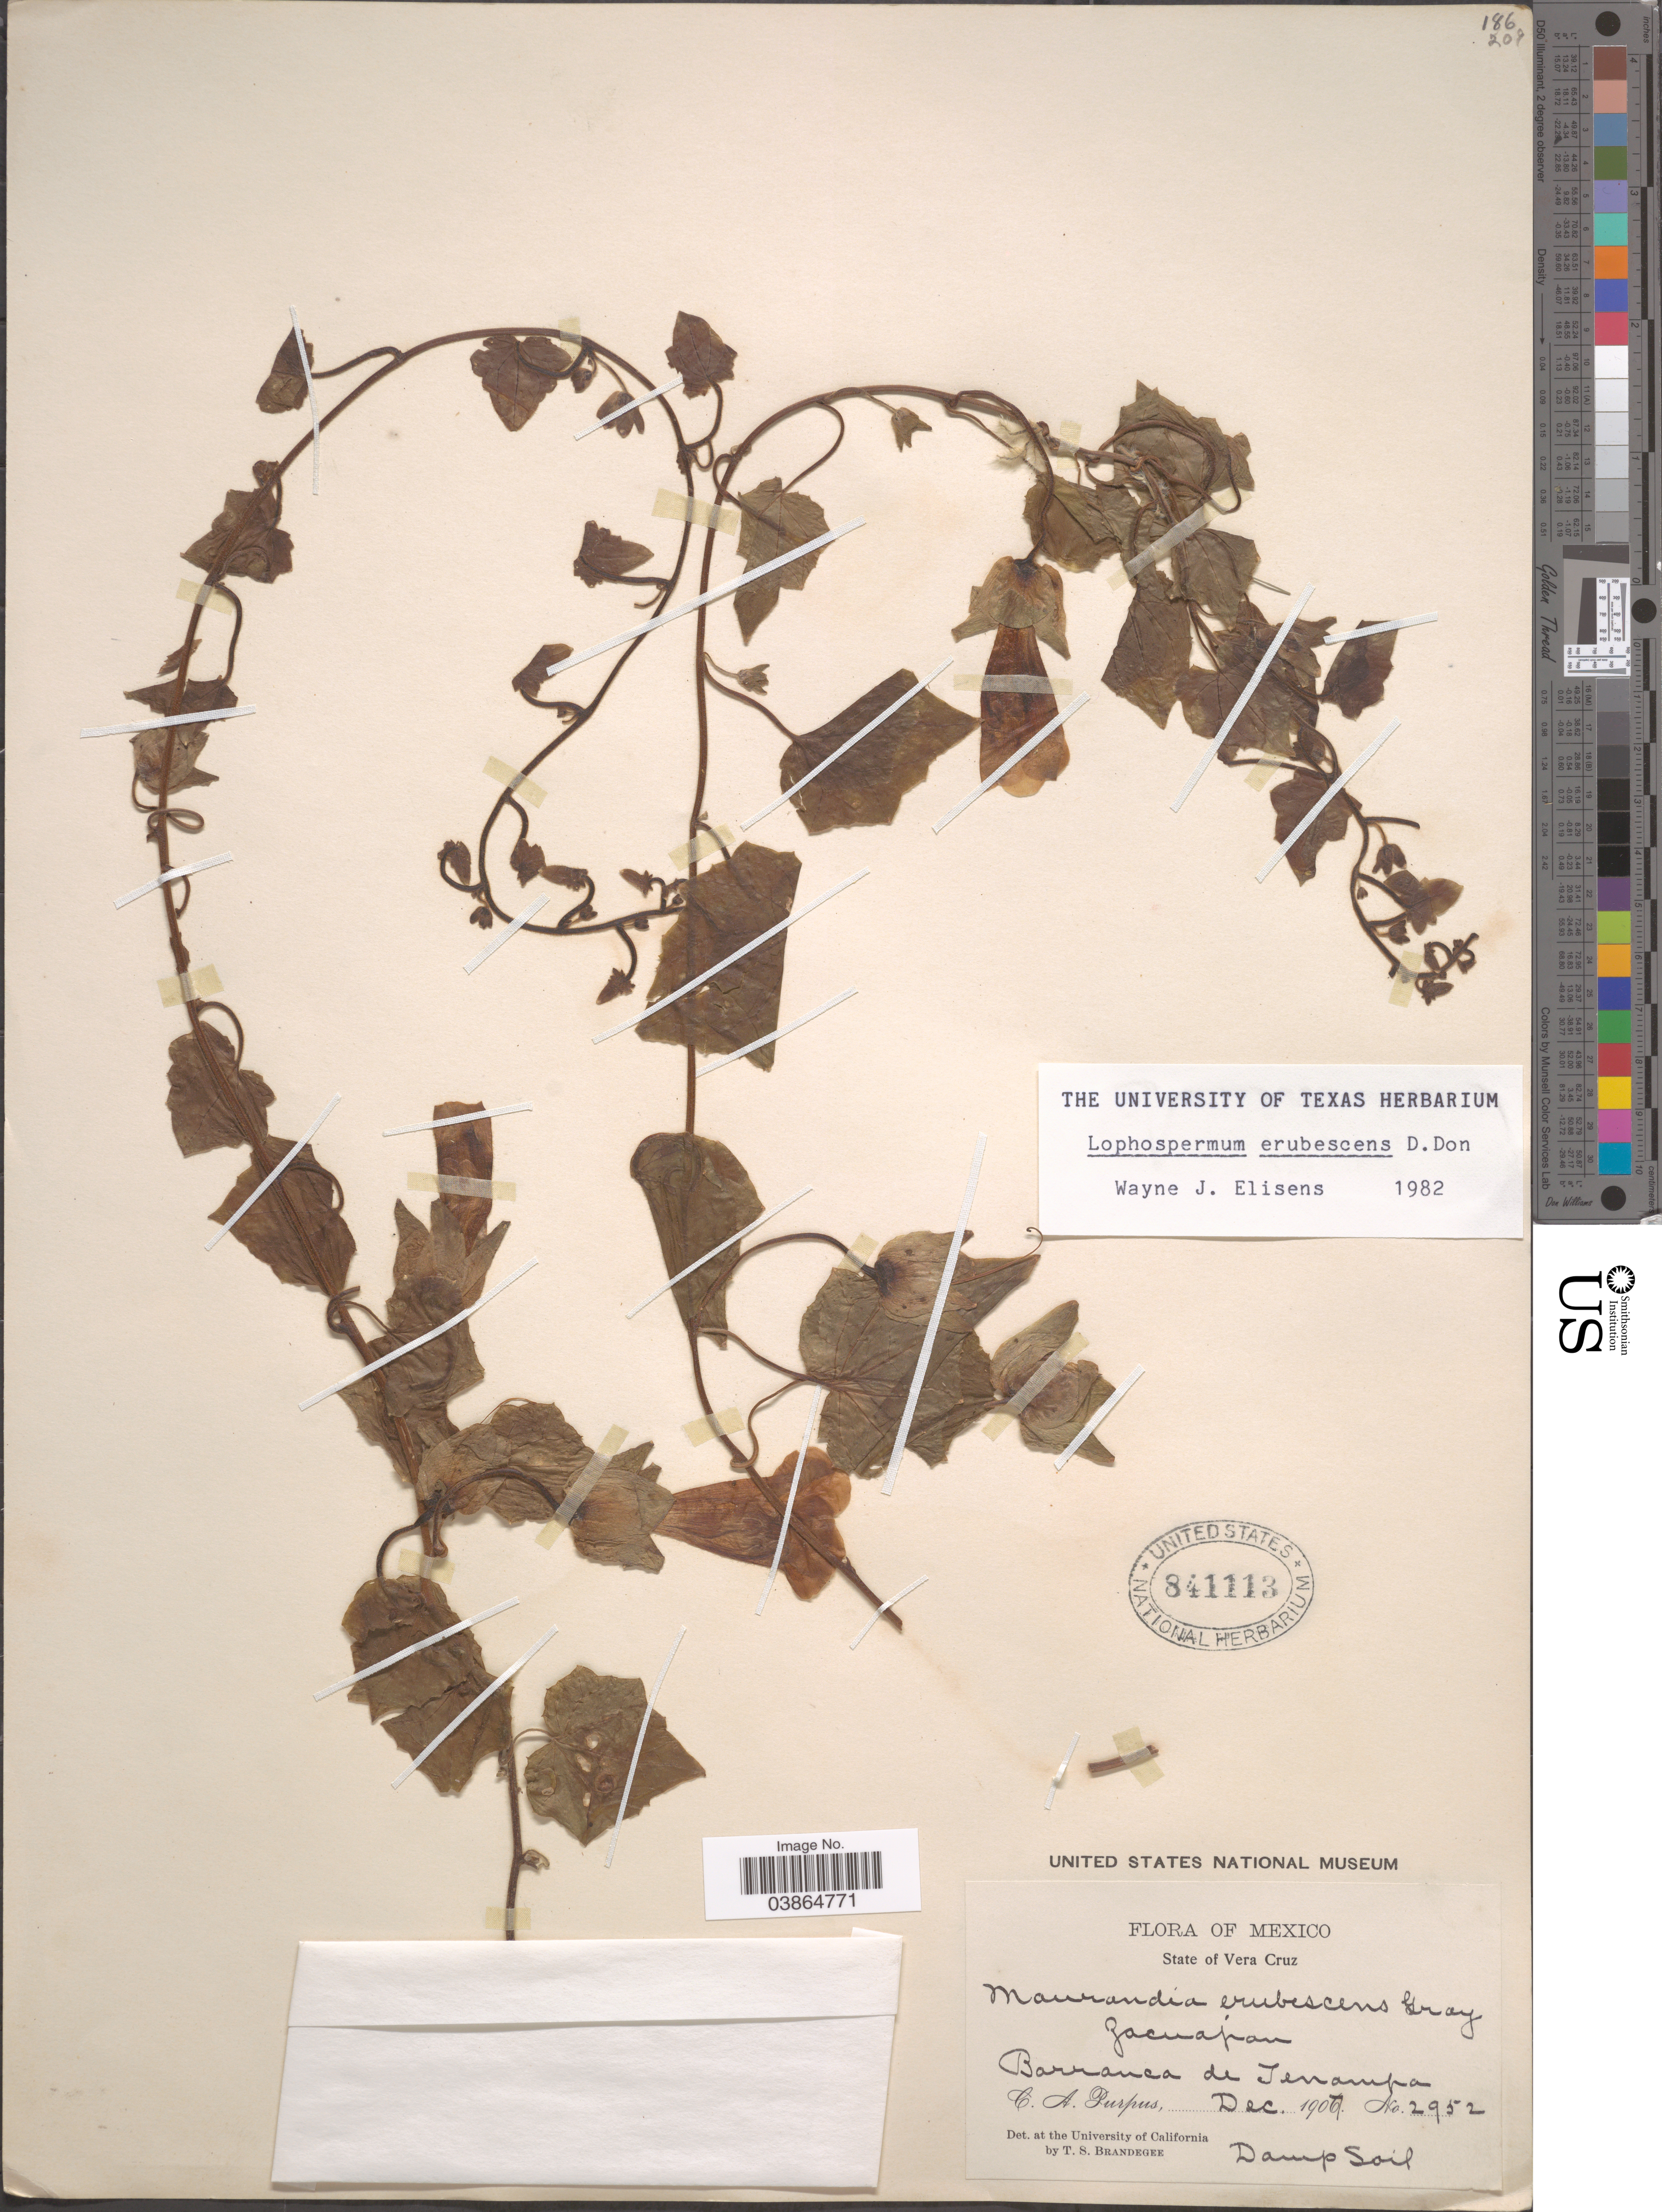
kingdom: Plantae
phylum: Tracheophyta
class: Magnoliopsida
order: Lamiales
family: Plantaginaceae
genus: Maurandya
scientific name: Maurandya erubescens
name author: (D. Don) A. Gray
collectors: C. A. Purpus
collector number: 2952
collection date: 1907-12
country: Mexico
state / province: Veracruz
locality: State of Vera Cruz. Barranca de Tenampa.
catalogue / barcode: US 841113